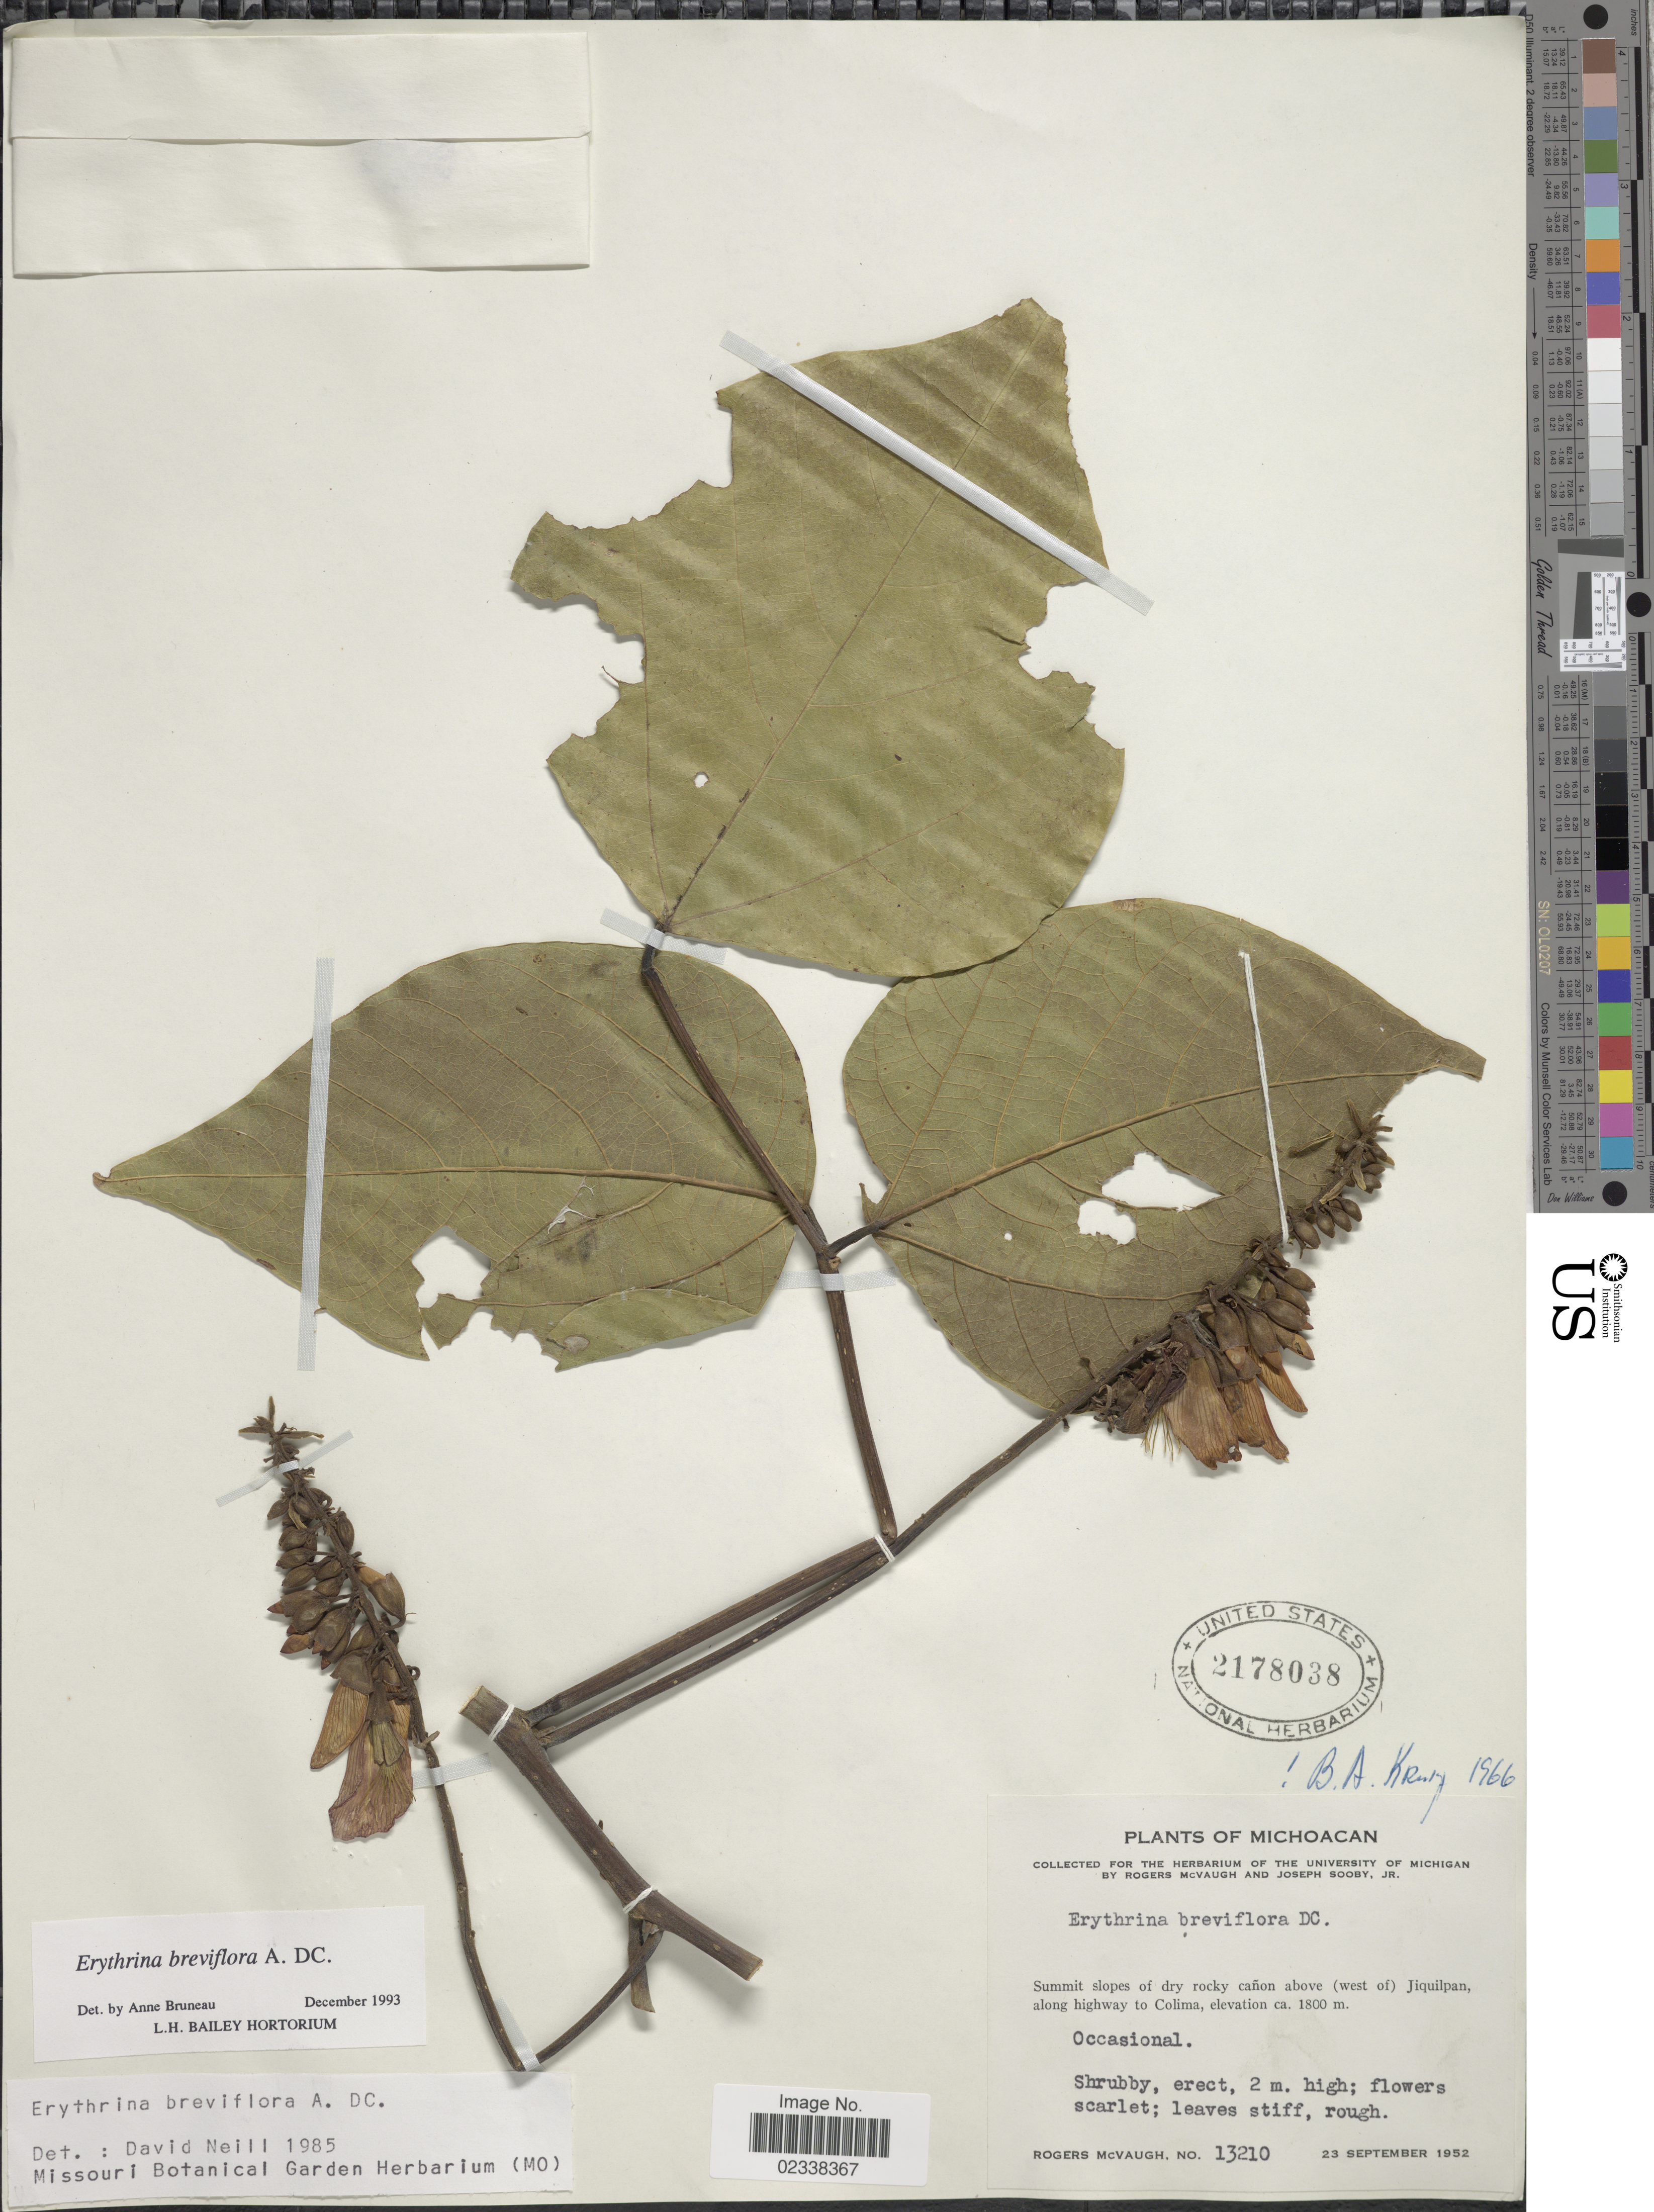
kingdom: Plantae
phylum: Tracheophyta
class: Magnoliopsida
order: Fabales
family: Fabaceae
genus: Erythrina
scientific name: Erythrina breviflora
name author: DC.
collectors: R. McVaugh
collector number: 13210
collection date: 1952-09-23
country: Mexico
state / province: Michoacán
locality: Summit slopes of dry rocky canon above (west of ) Jiquilpan, along highway to Colima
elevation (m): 1800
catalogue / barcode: US 2178038